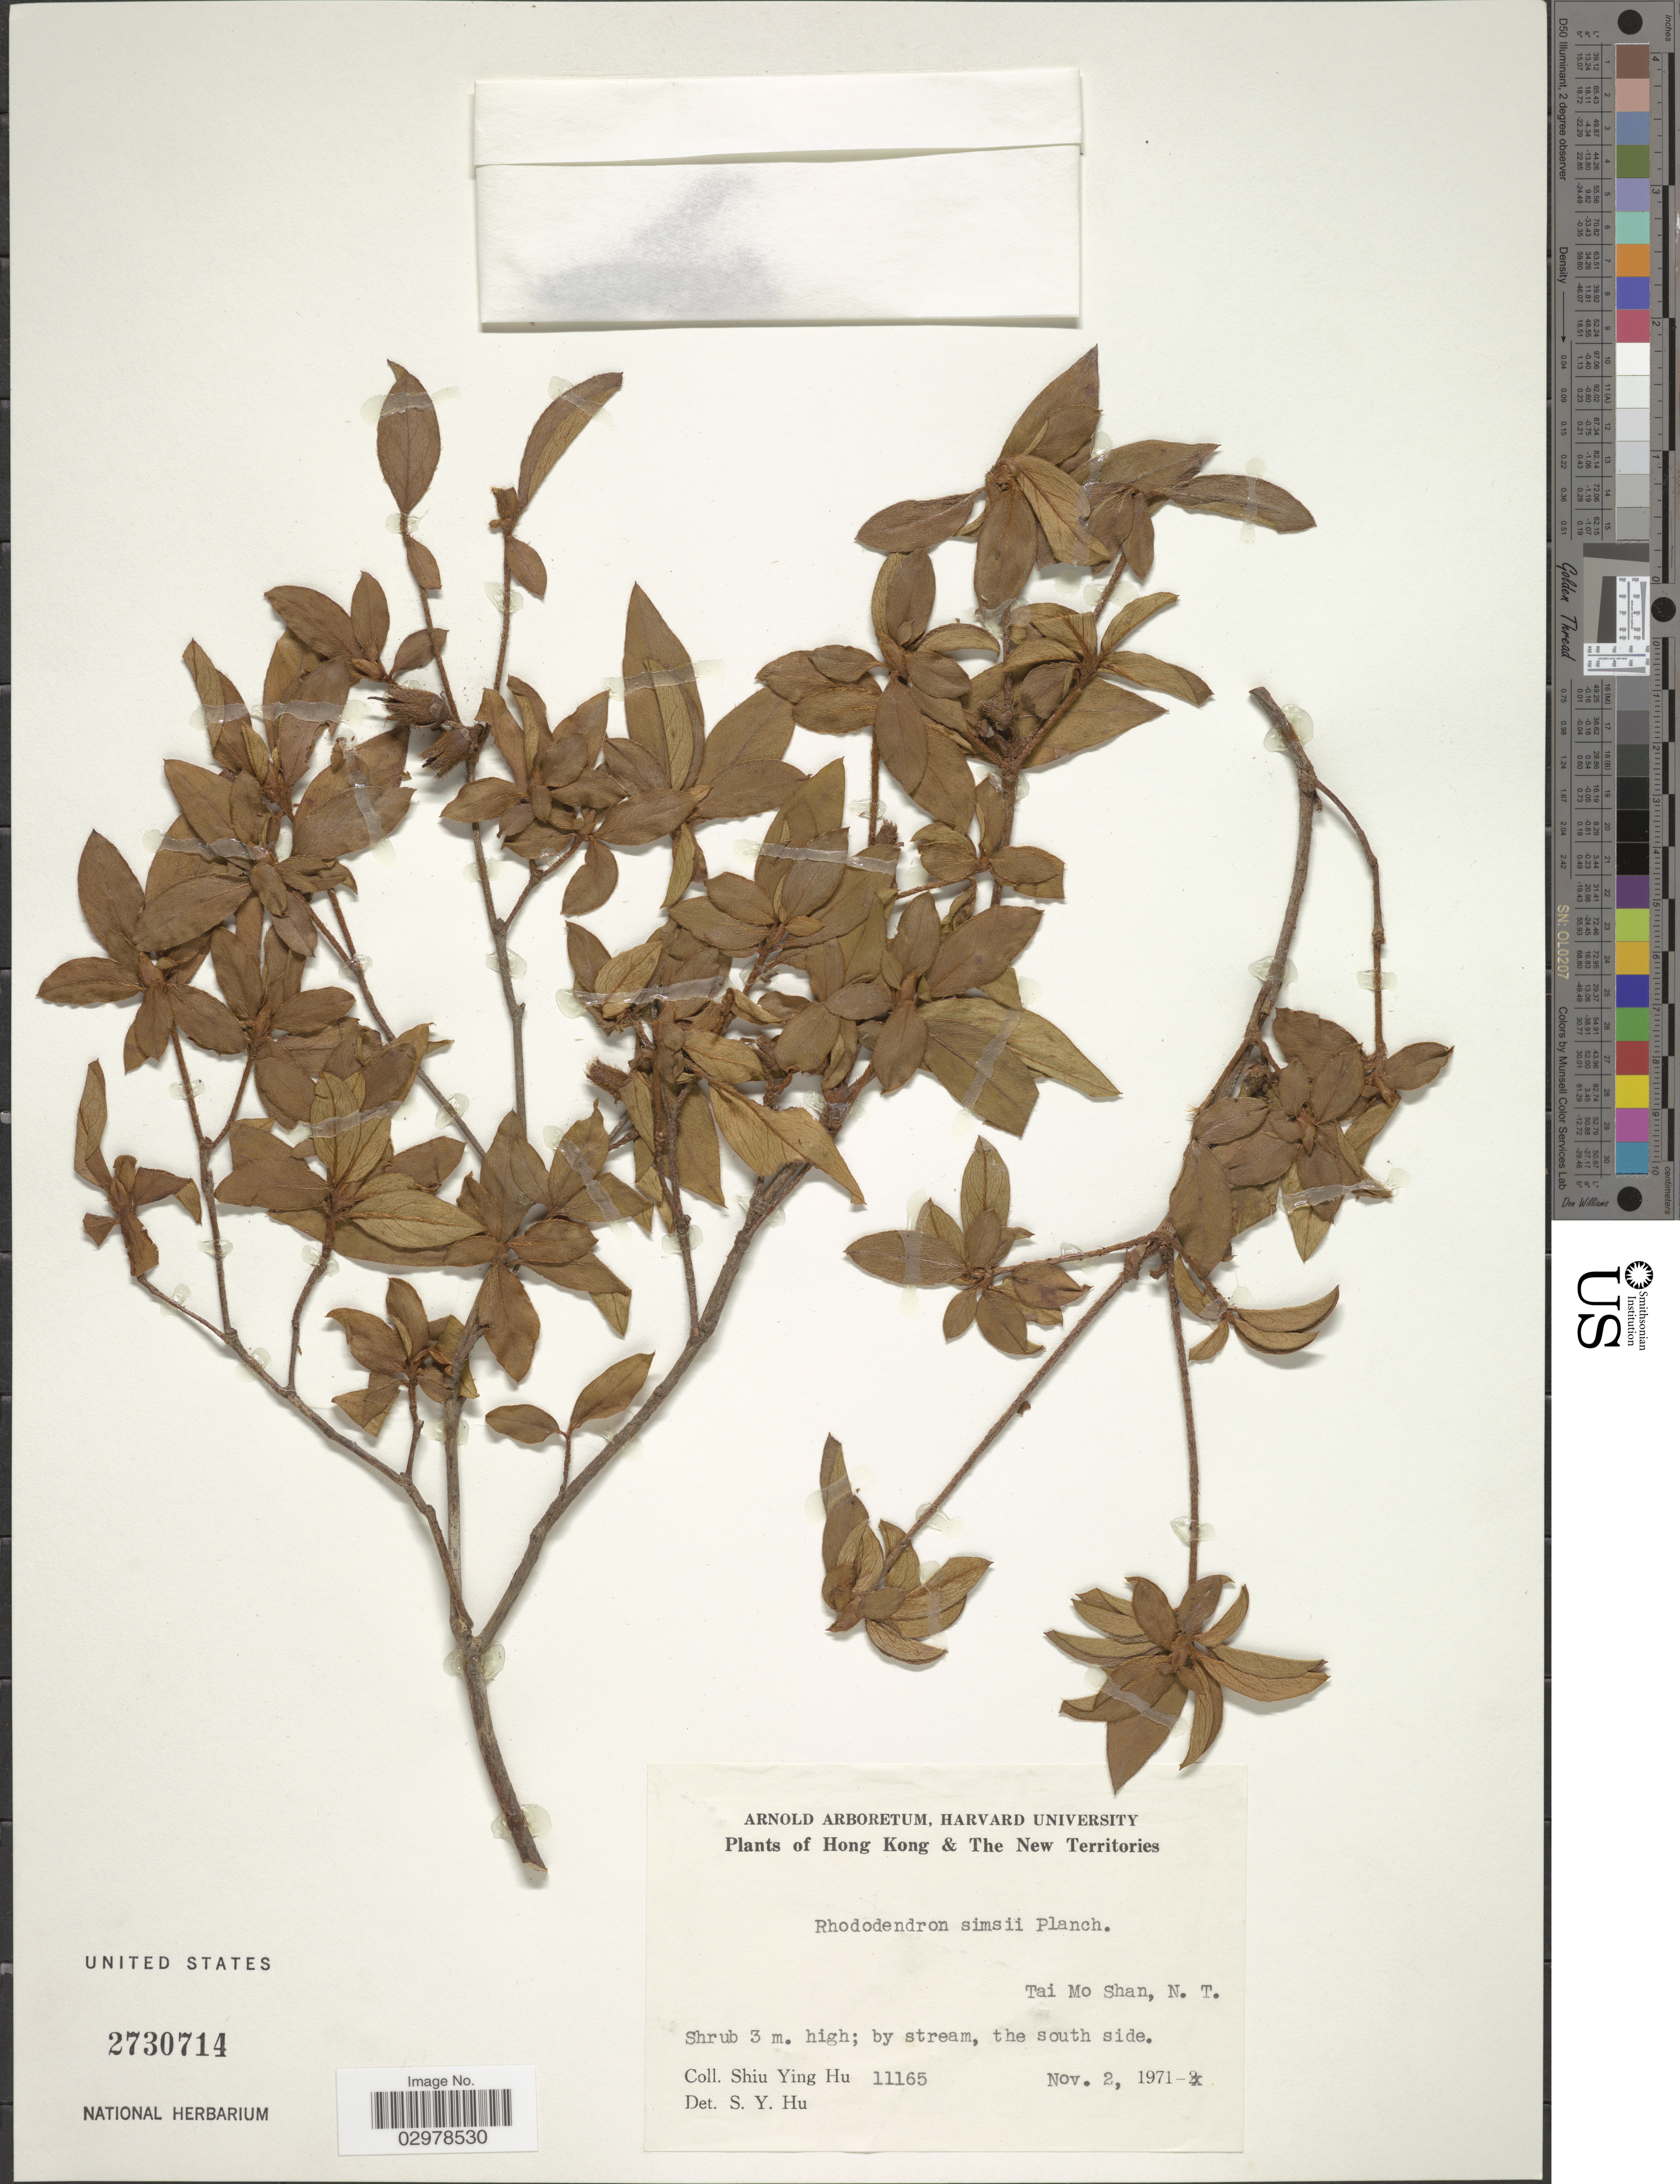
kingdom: Plantae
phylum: Tracheophyta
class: Magnoliopsida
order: Ericales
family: Ericaceae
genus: Rhododendron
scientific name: Rhododendron simsii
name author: Planch.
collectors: S. Y. Hu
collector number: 11165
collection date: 1971-11-02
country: China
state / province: Hong Kong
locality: Hong Kong & The New Territories. Tai Mo Shan, N.T.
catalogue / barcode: US 2730714